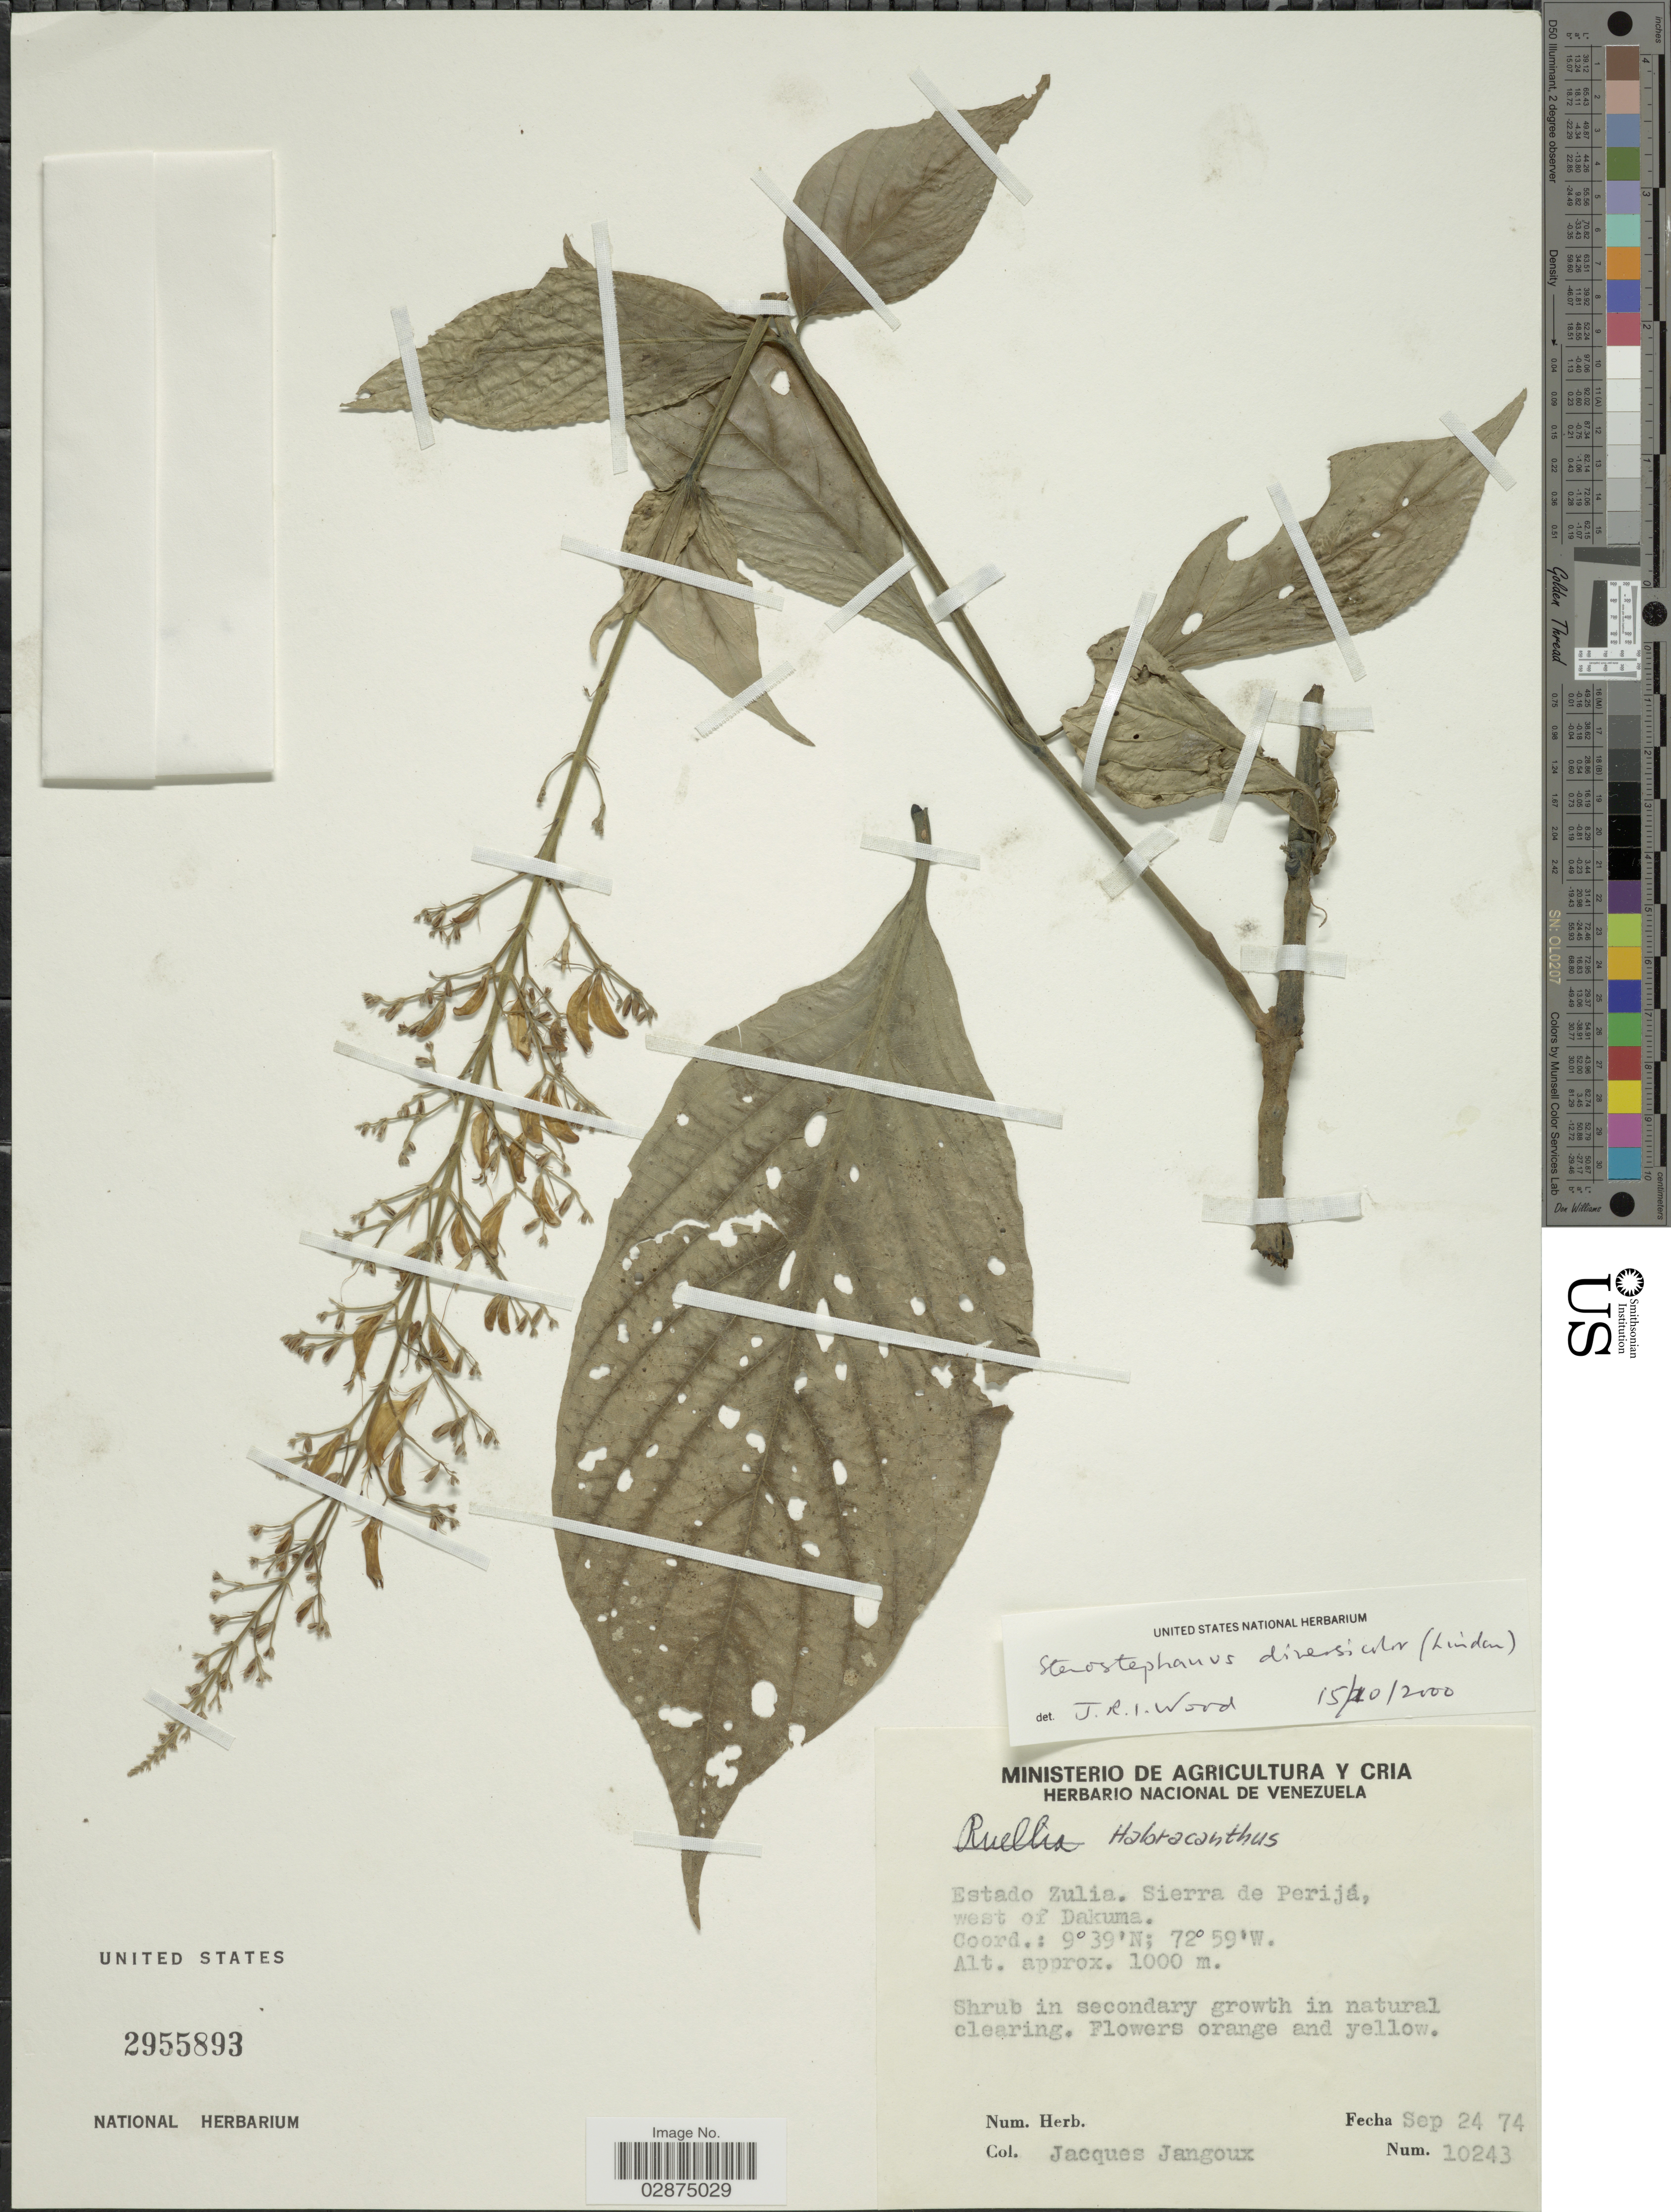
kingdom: Plantae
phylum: Tracheophyta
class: Magnoliopsida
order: Lamiales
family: Acanthaceae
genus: Habracanthus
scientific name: Habracanthus diversicolor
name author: Lindau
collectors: J. I. G. Janguox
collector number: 10243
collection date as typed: Transcribed d/m/y: 24/9/74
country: Venezuela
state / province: Zulia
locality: Estado Zulia. Sierra de Perijá, west of Dakuma.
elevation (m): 1000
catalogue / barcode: US 2955893